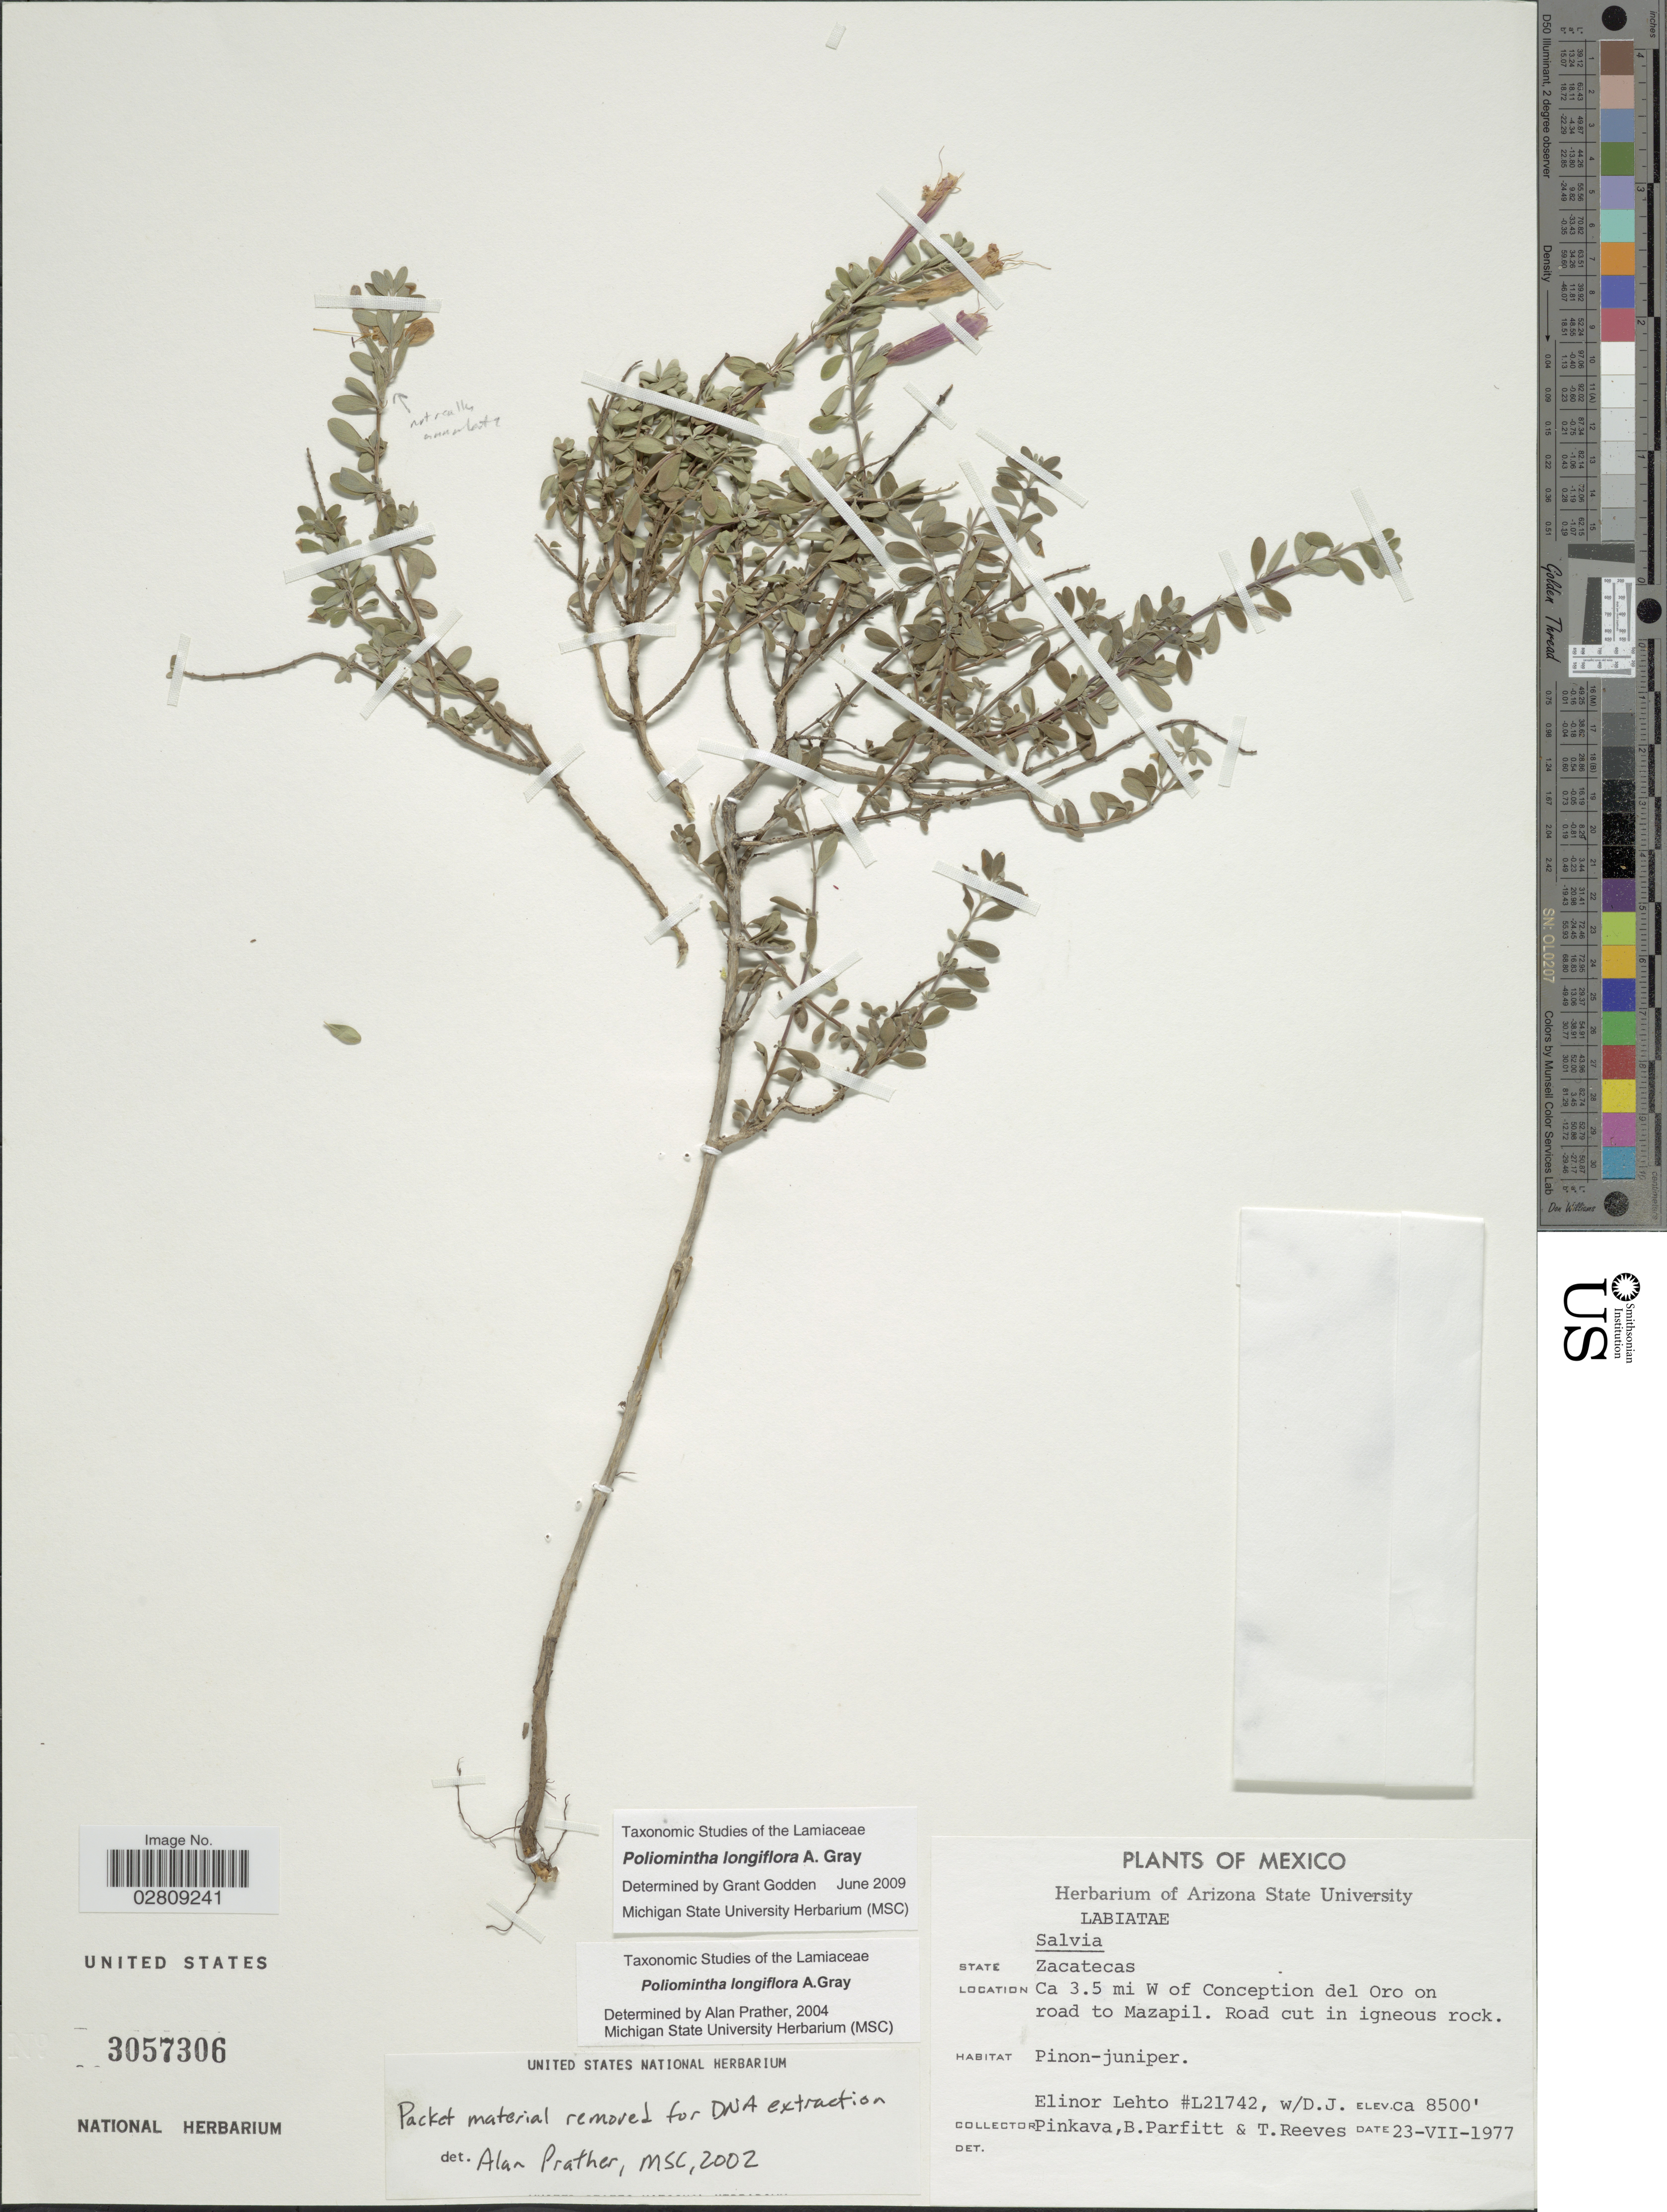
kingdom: Plantae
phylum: Tracheophyta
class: Magnoliopsida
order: Lamiales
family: Lamiaceae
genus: Poliomintha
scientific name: Poliomintha longiflora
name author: A. Gray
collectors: E. Lehto, D. J. Pinkava, B. Parfitt & T. Reeves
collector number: L21742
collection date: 1977-07-23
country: Mexico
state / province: Zacatecas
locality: Ca. 3.5 mi W of Conception del Oro on road to Mazapil.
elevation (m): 2591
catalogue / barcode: US 3057306